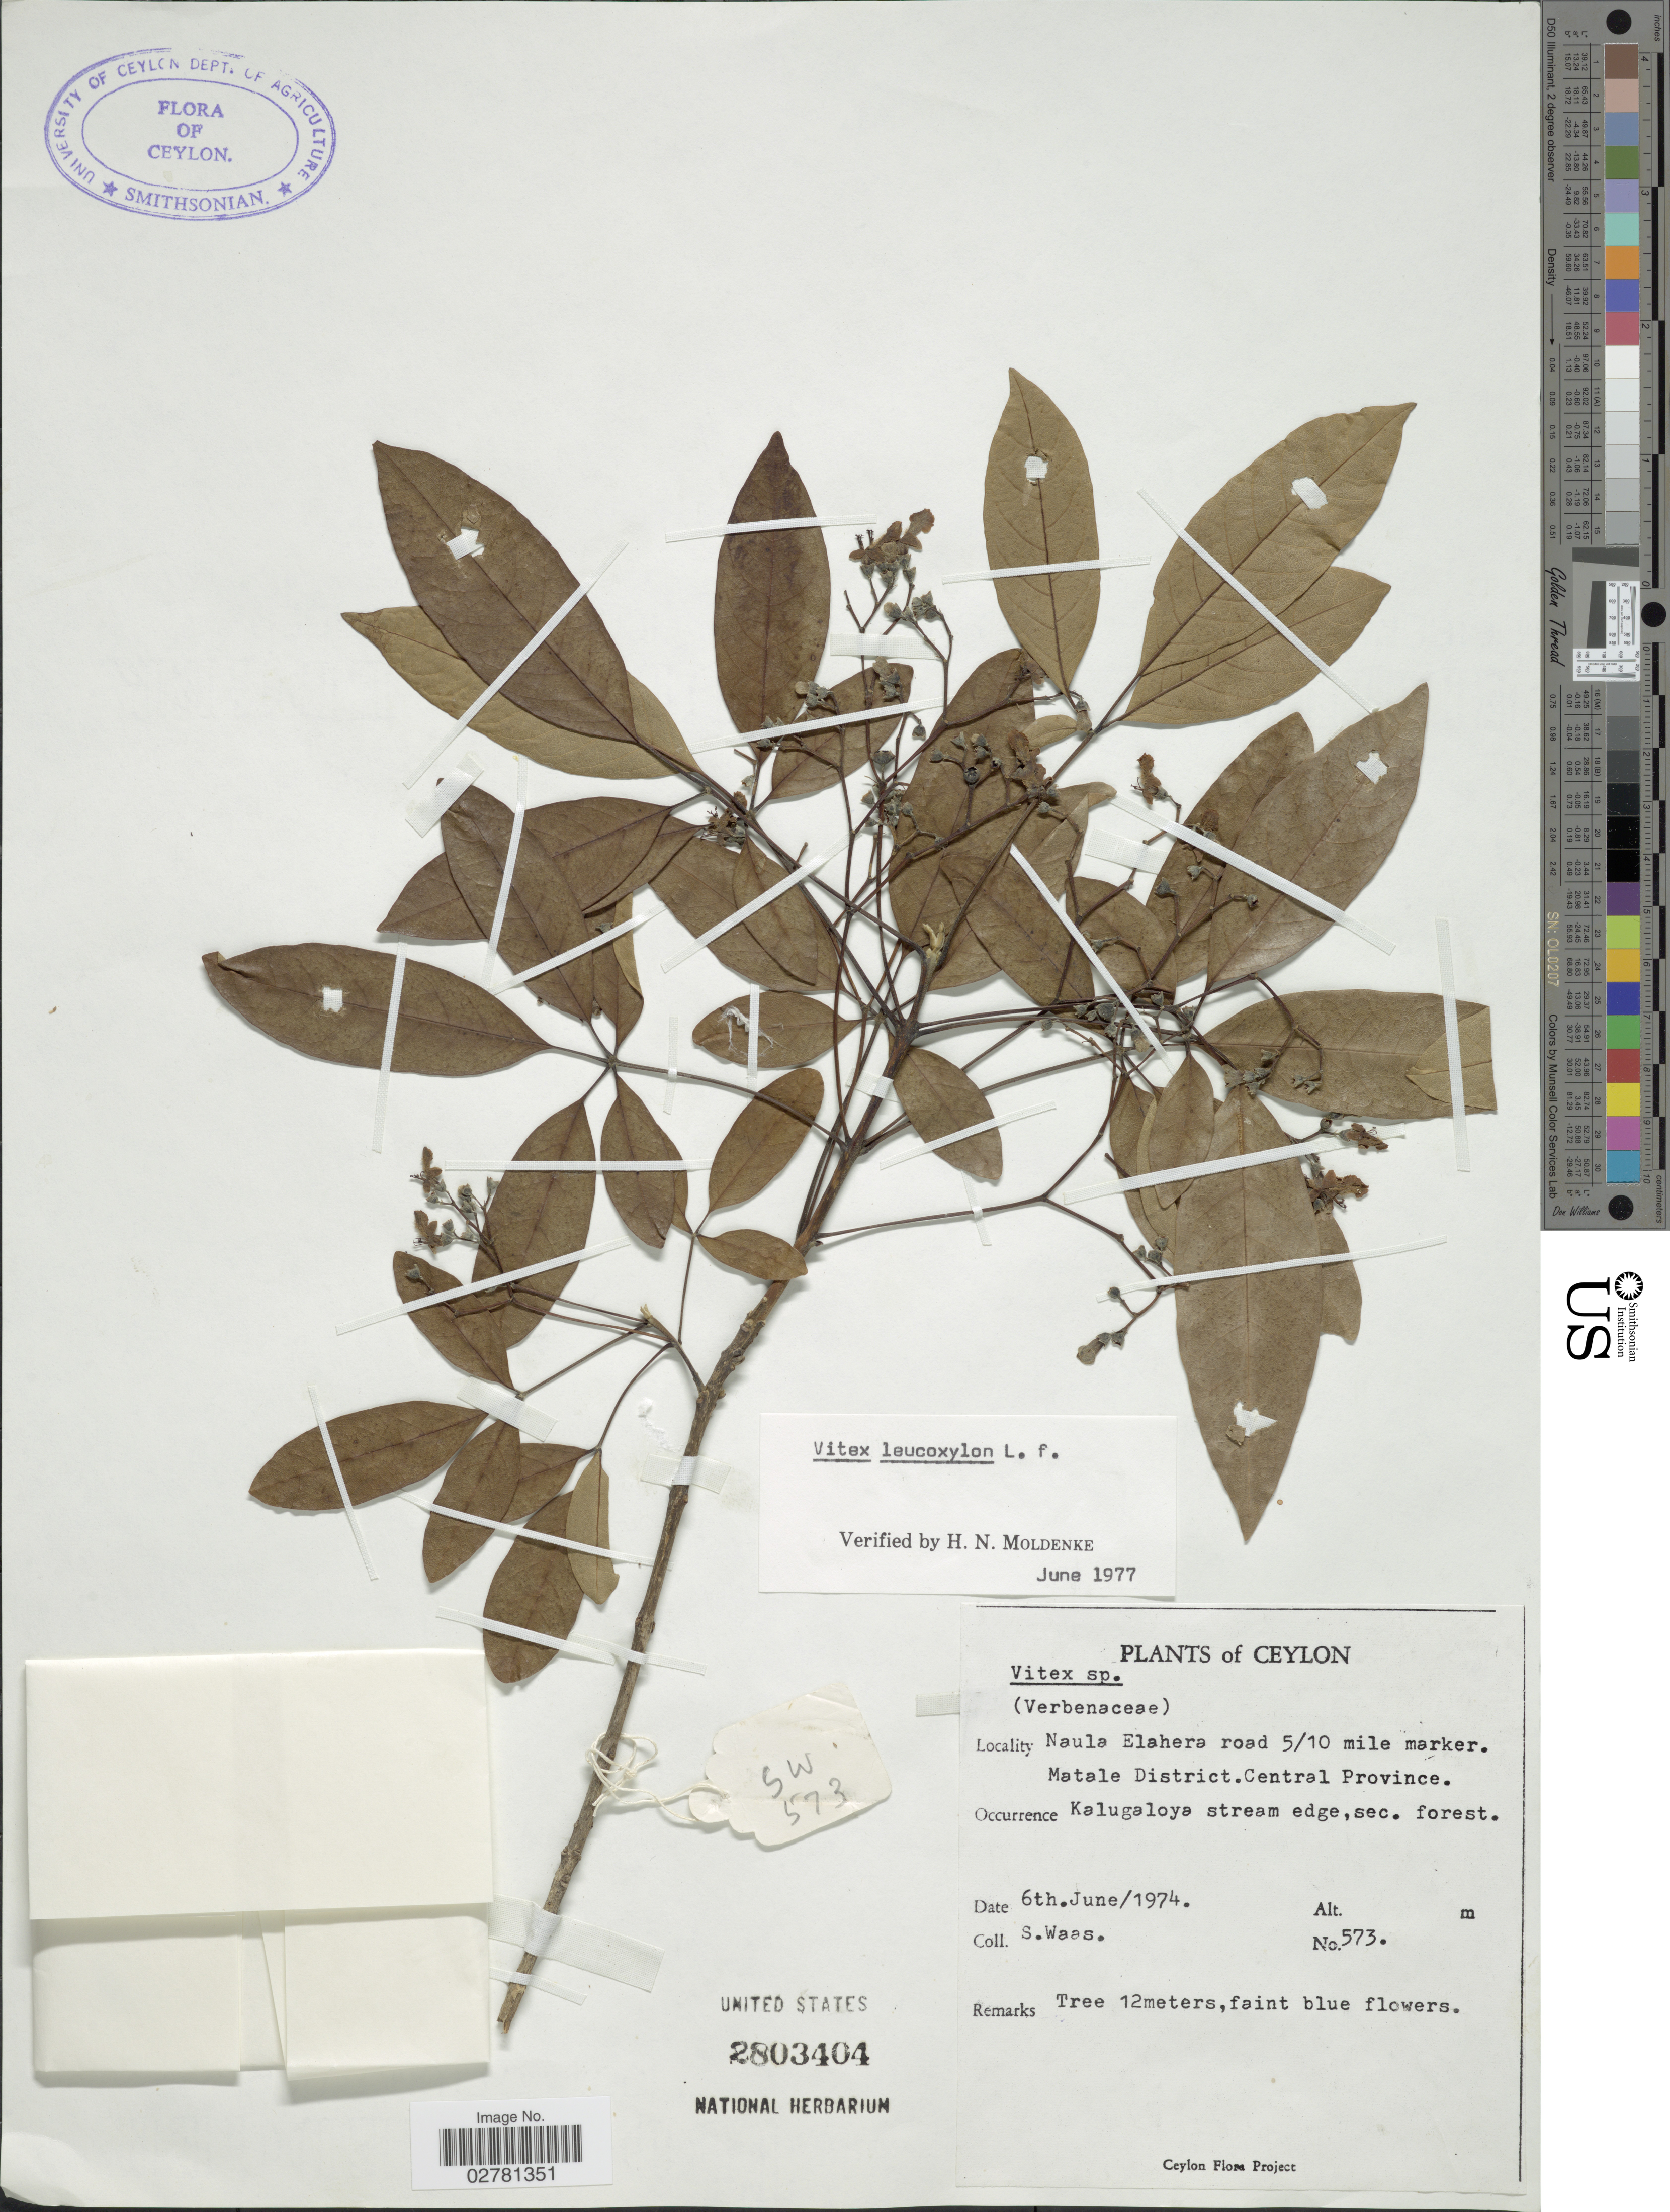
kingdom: Plantae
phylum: Tracheophyta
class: Magnoliopsida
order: Lamiales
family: Lamiaceae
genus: Vitex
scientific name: Vitex leucoxylon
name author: L. f.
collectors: S. Waas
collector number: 573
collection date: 1974-06-06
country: Sri Lanka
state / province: Central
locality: Ceylon. Naula Elahera road 5/10 mile marker. Matale District. Kalugaloya stream edge.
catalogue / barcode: US 2803404